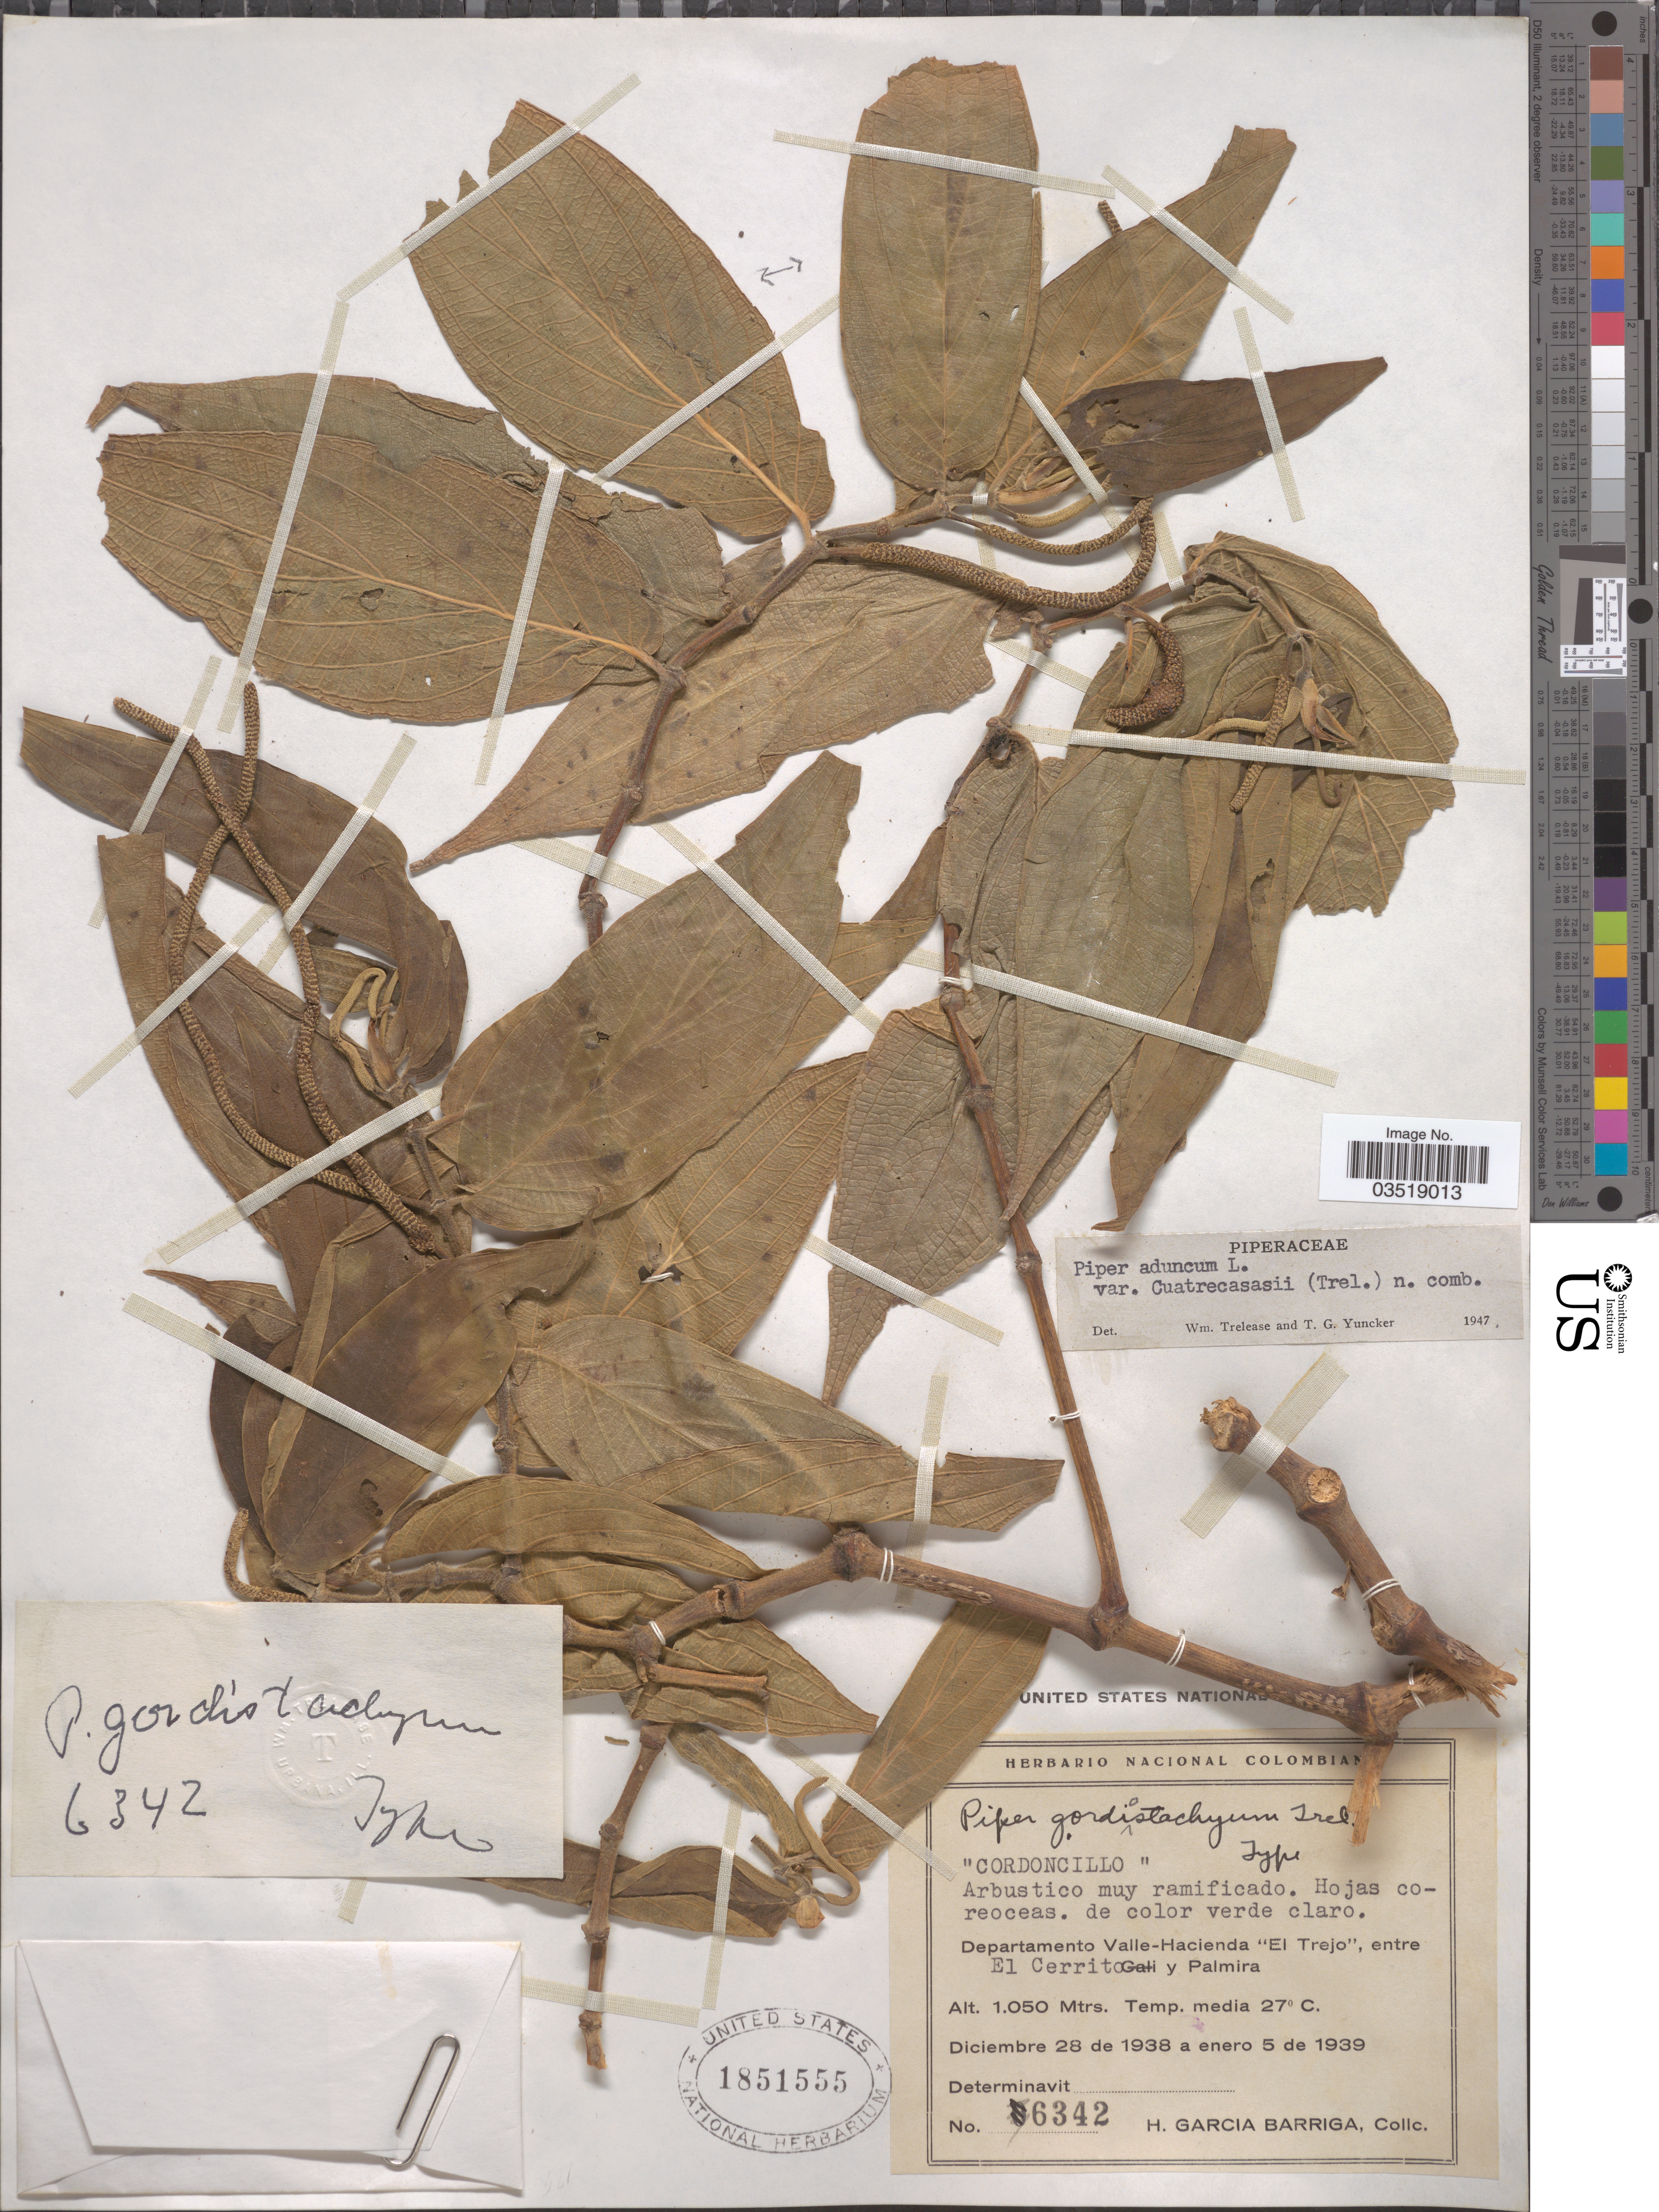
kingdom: Plantae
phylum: Tracheophyta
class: Magnoliopsida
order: Piperales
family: Piperaceae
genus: Piper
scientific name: Piper aduncum var. aduncum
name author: L.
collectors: H. García Barriga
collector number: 6342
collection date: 1938-12-28/1939-01-05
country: Colombia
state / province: Valle del Cauca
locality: Departamento Valle - Hacienda "El Trejo", entre El Cerrito y Palmira.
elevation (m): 1050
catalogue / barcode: US 1851555